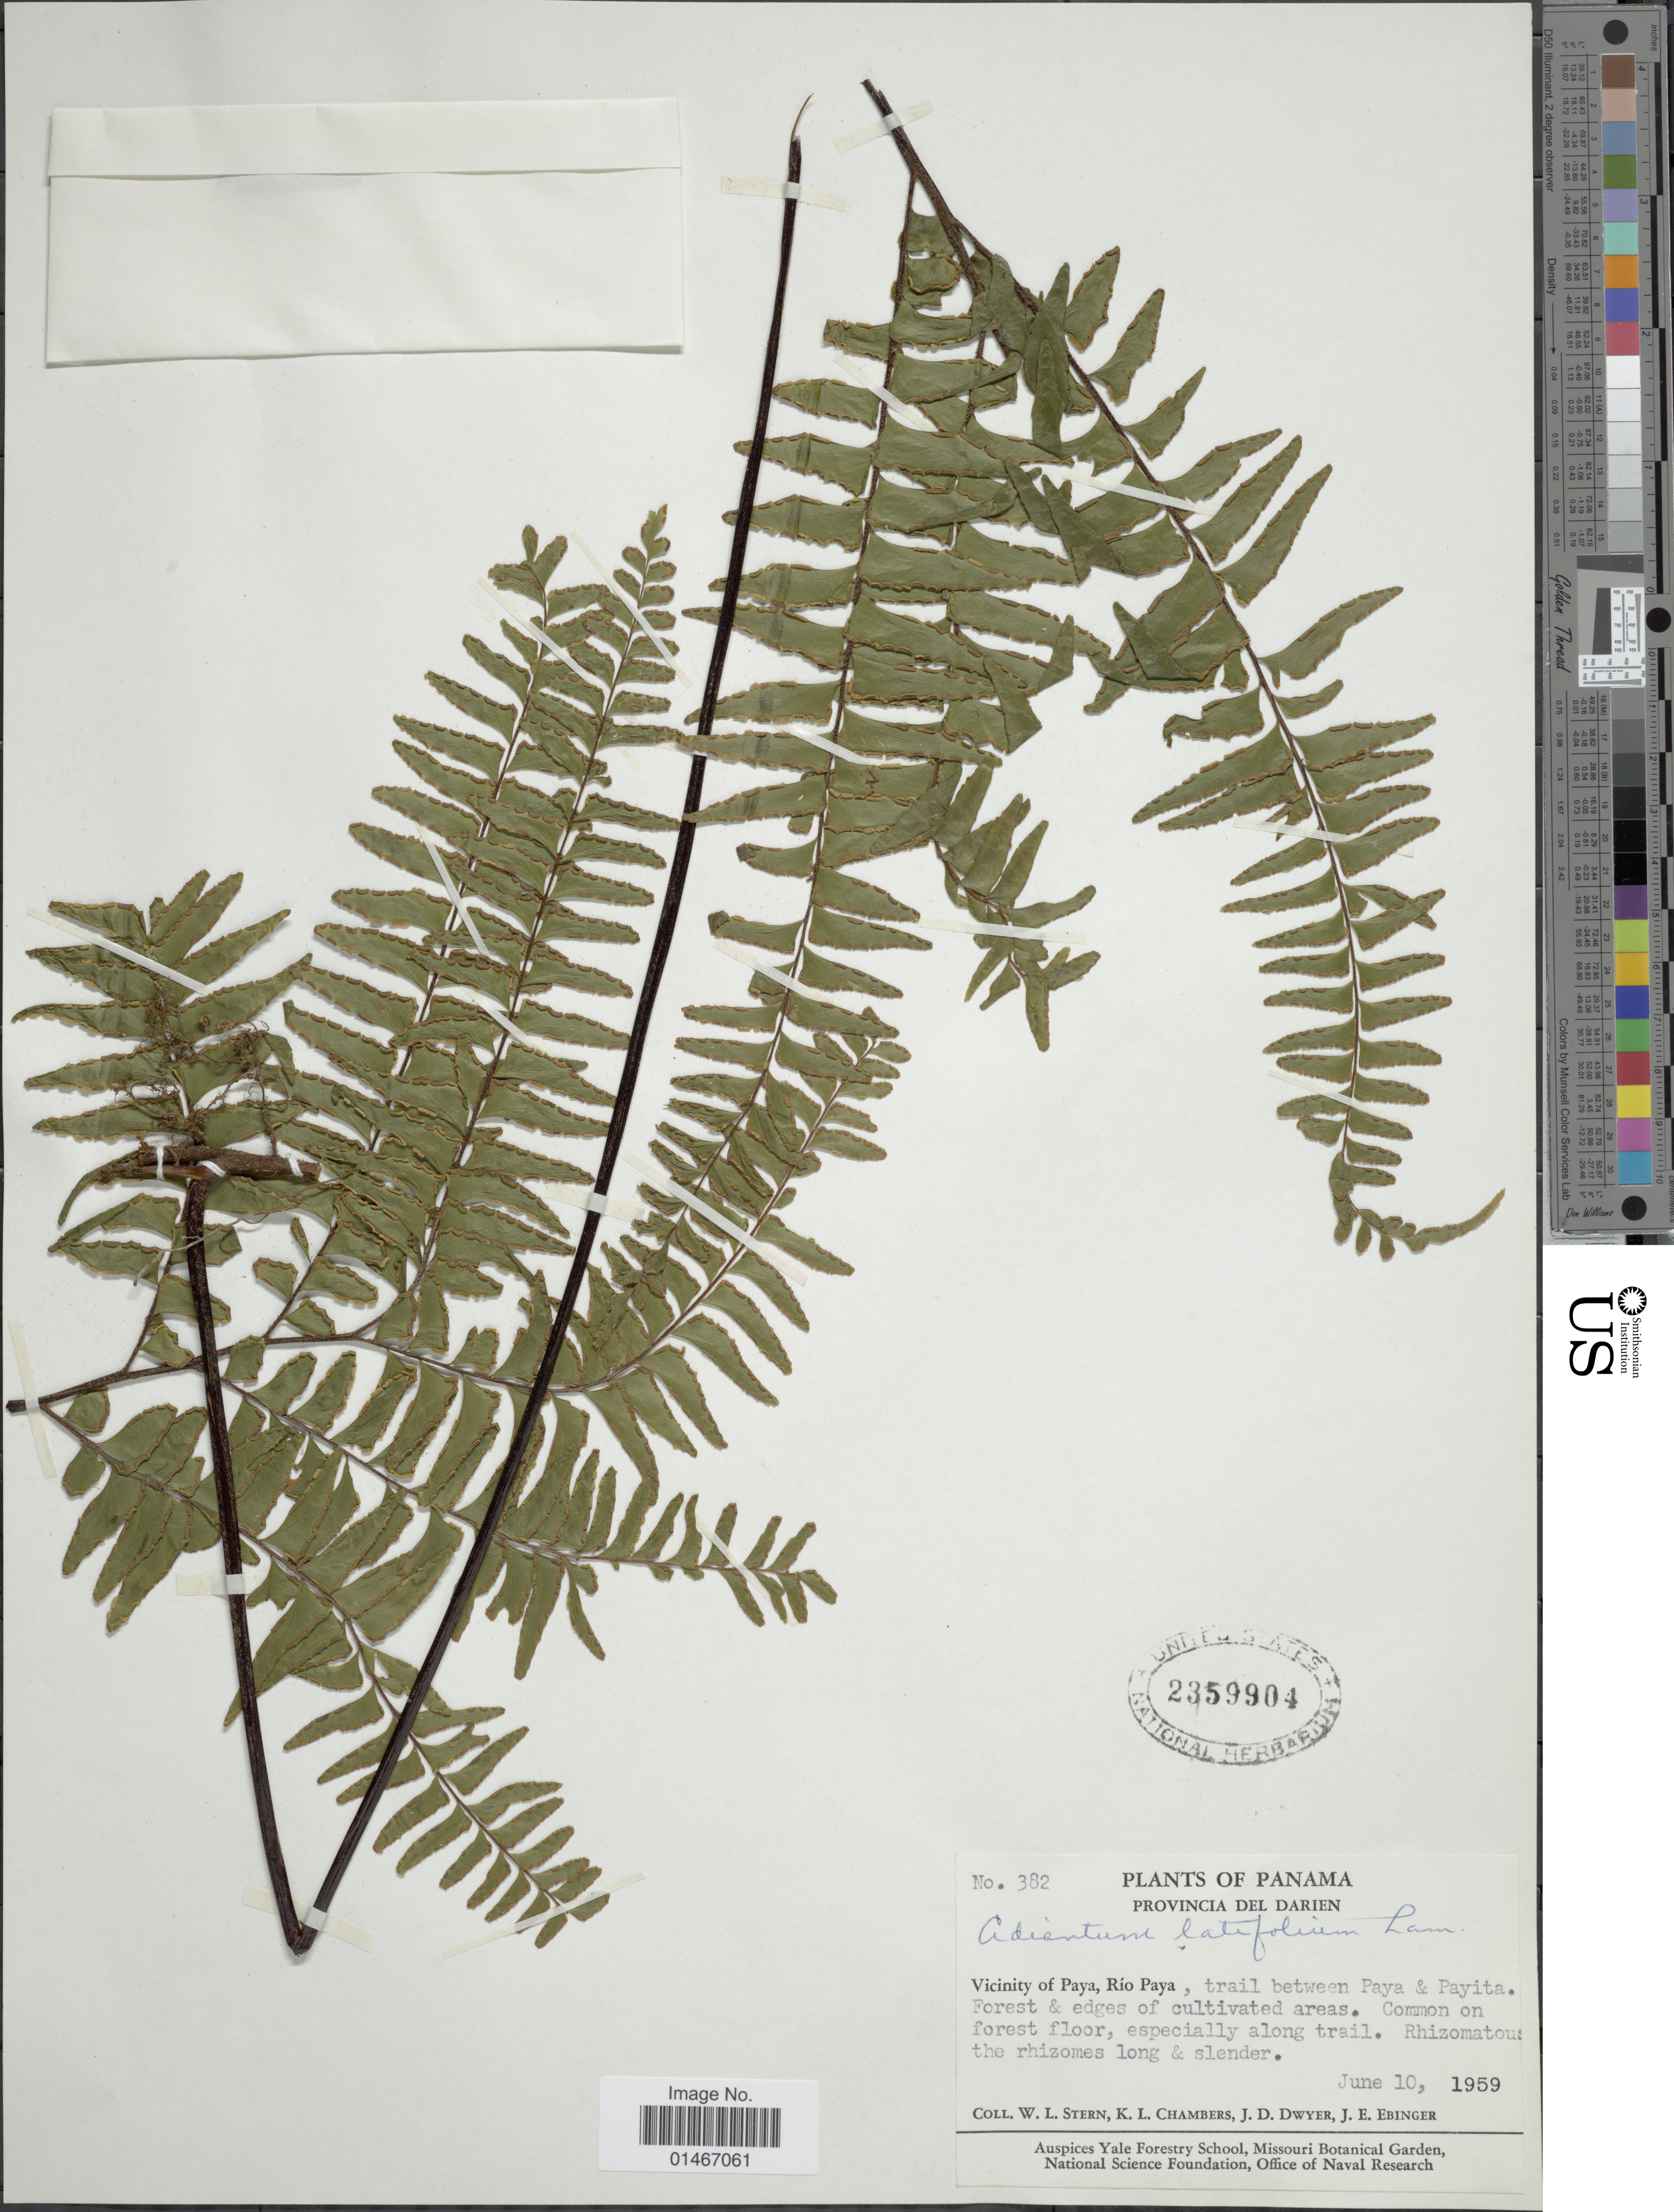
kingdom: Plantae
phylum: Tracheophyta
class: Polypodiopsida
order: Polypodiales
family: Pteridaceae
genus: Adiantum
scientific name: Adiantum latifolium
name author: Lam.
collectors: W. L. Stern, K. Chambers, J. D. Dwyer & J. Ebinger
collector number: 382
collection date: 1959-06-10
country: Panama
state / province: Darién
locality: Provincia del Darien. Vicinity of Paya, Rio Paya, trail between Paya & Payita.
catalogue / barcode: US 2359904